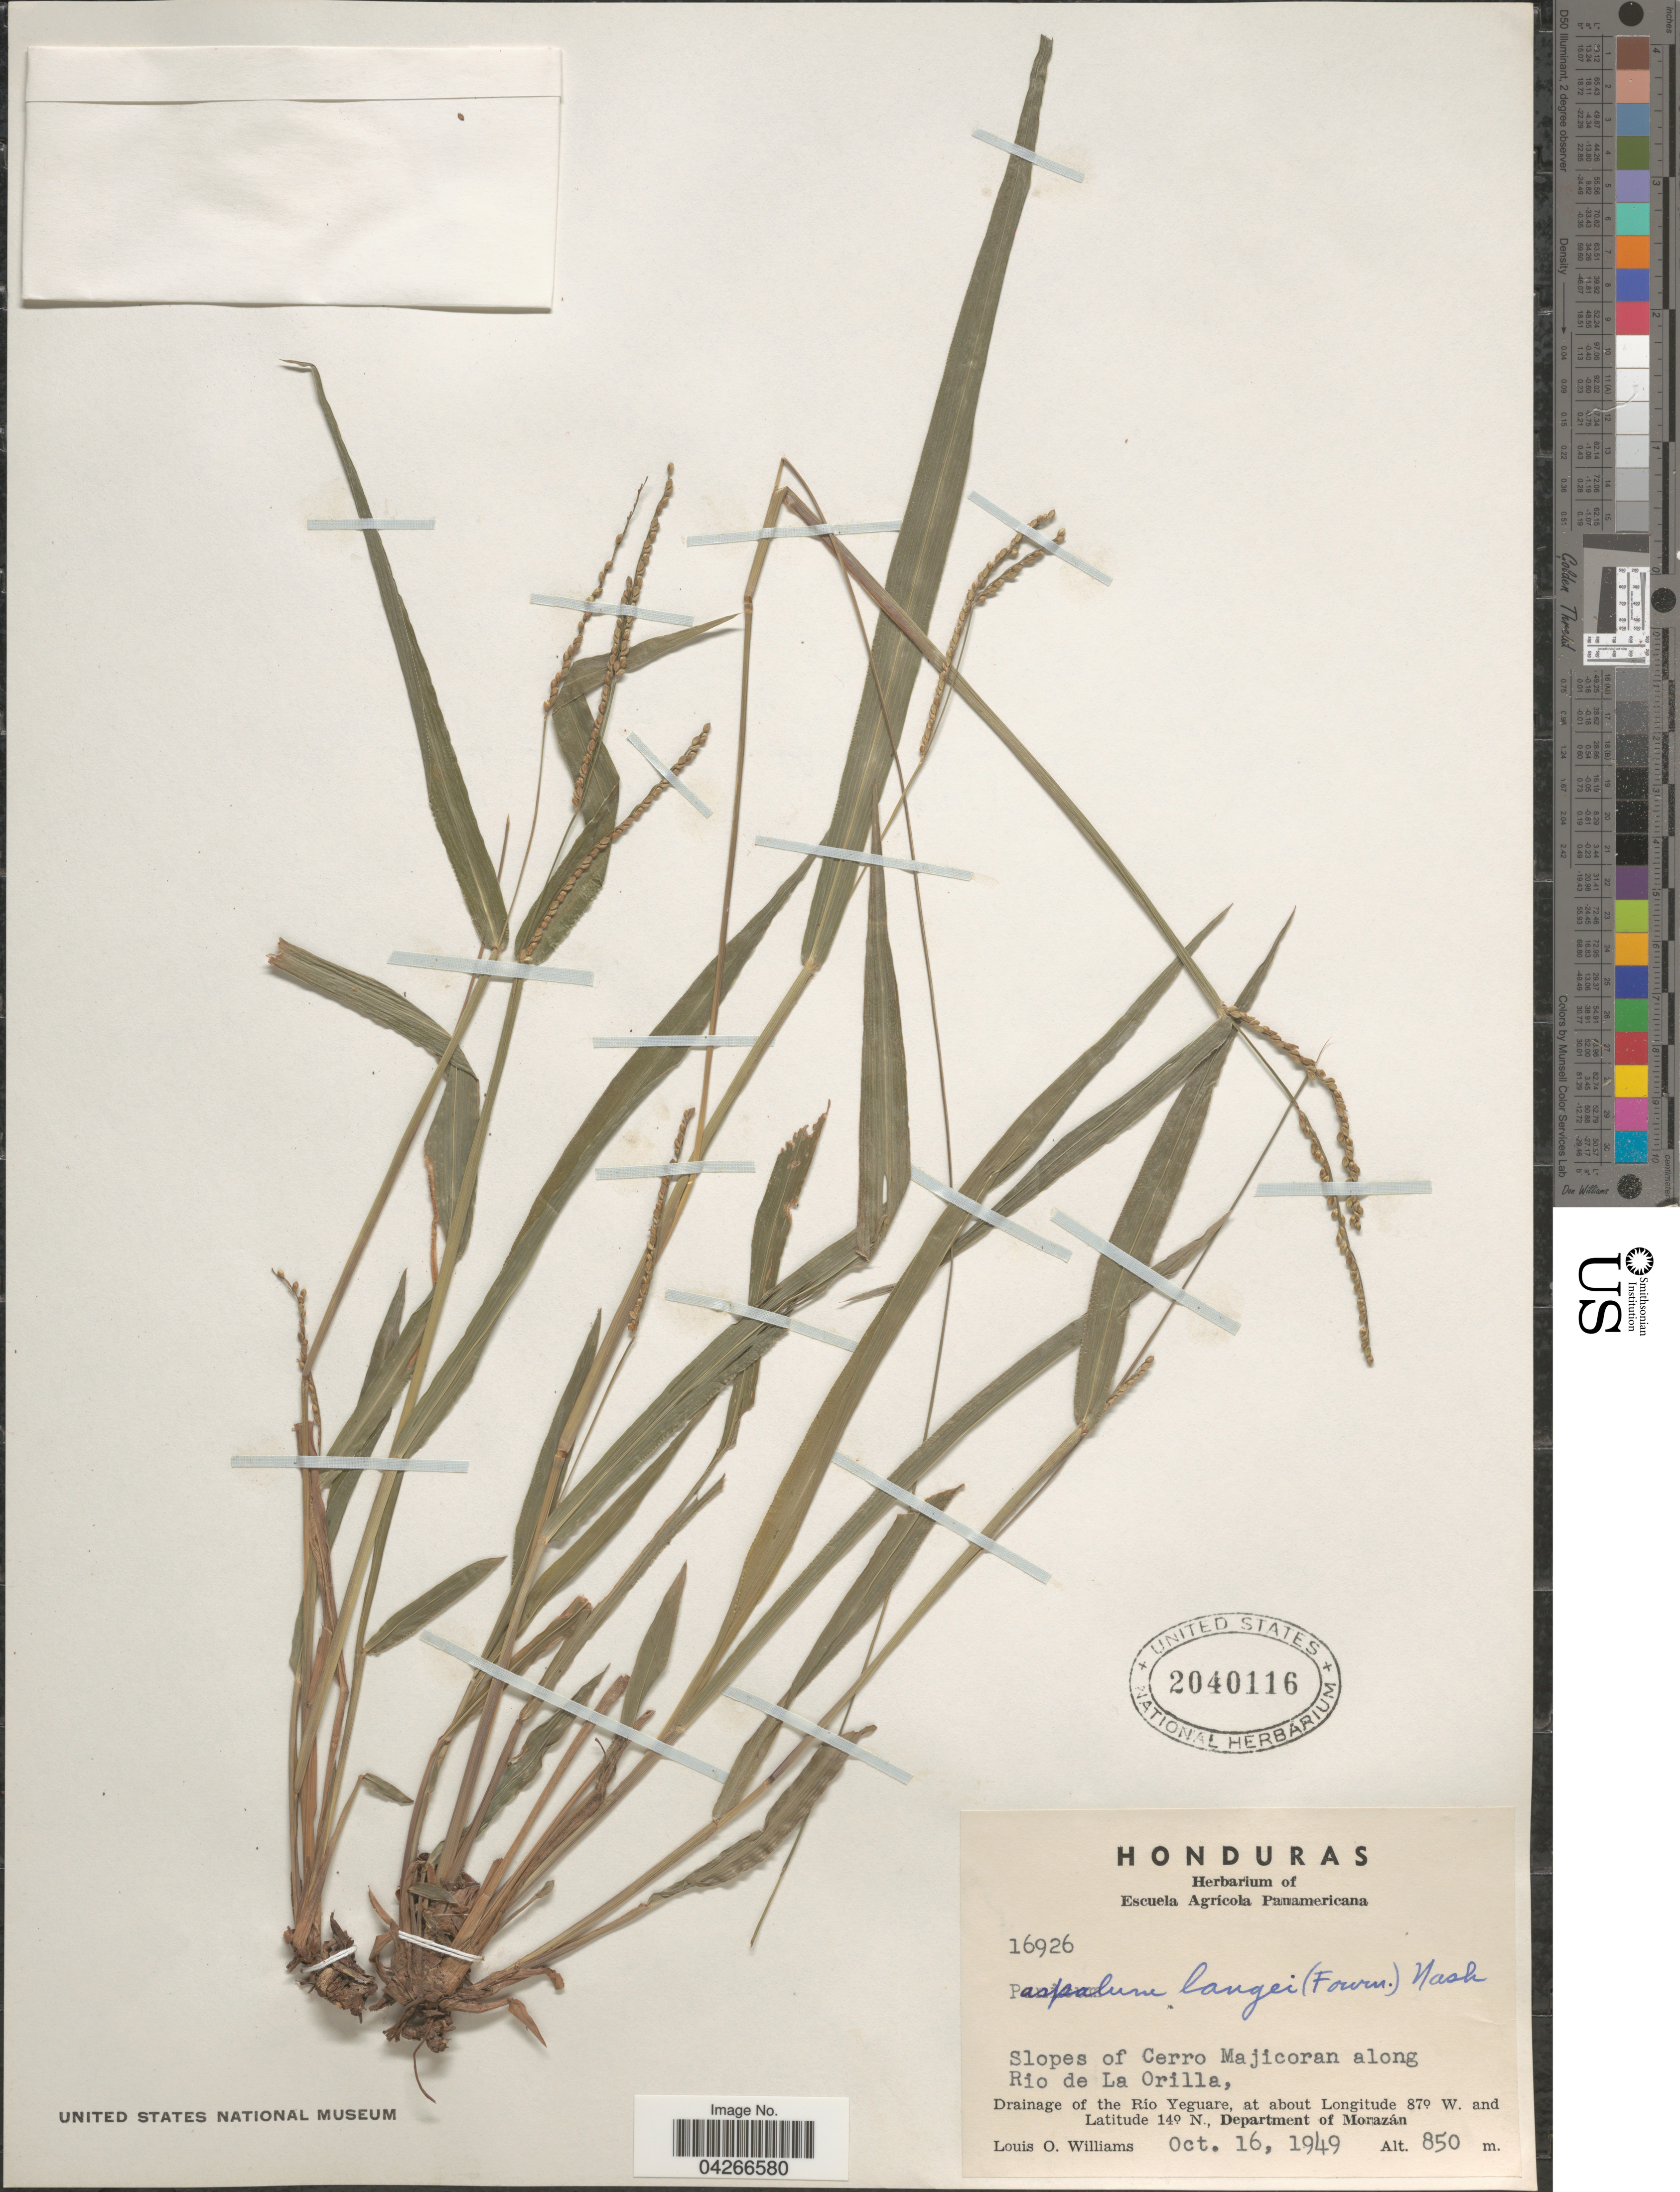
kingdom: Plantae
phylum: Tracheophyta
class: Liliopsida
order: Poales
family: Poaceae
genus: Paspalum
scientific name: Paspalum langei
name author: (E. Fourn.) Nash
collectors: L. O. Williams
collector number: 16926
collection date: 1949-10-16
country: Honduras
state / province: Fco. Morazán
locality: Slopes of Cerro Majicoran along Rio de La Orilla, Drainage of the Rio Yeguare, Department of Morazán.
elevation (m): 850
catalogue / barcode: US 2040116